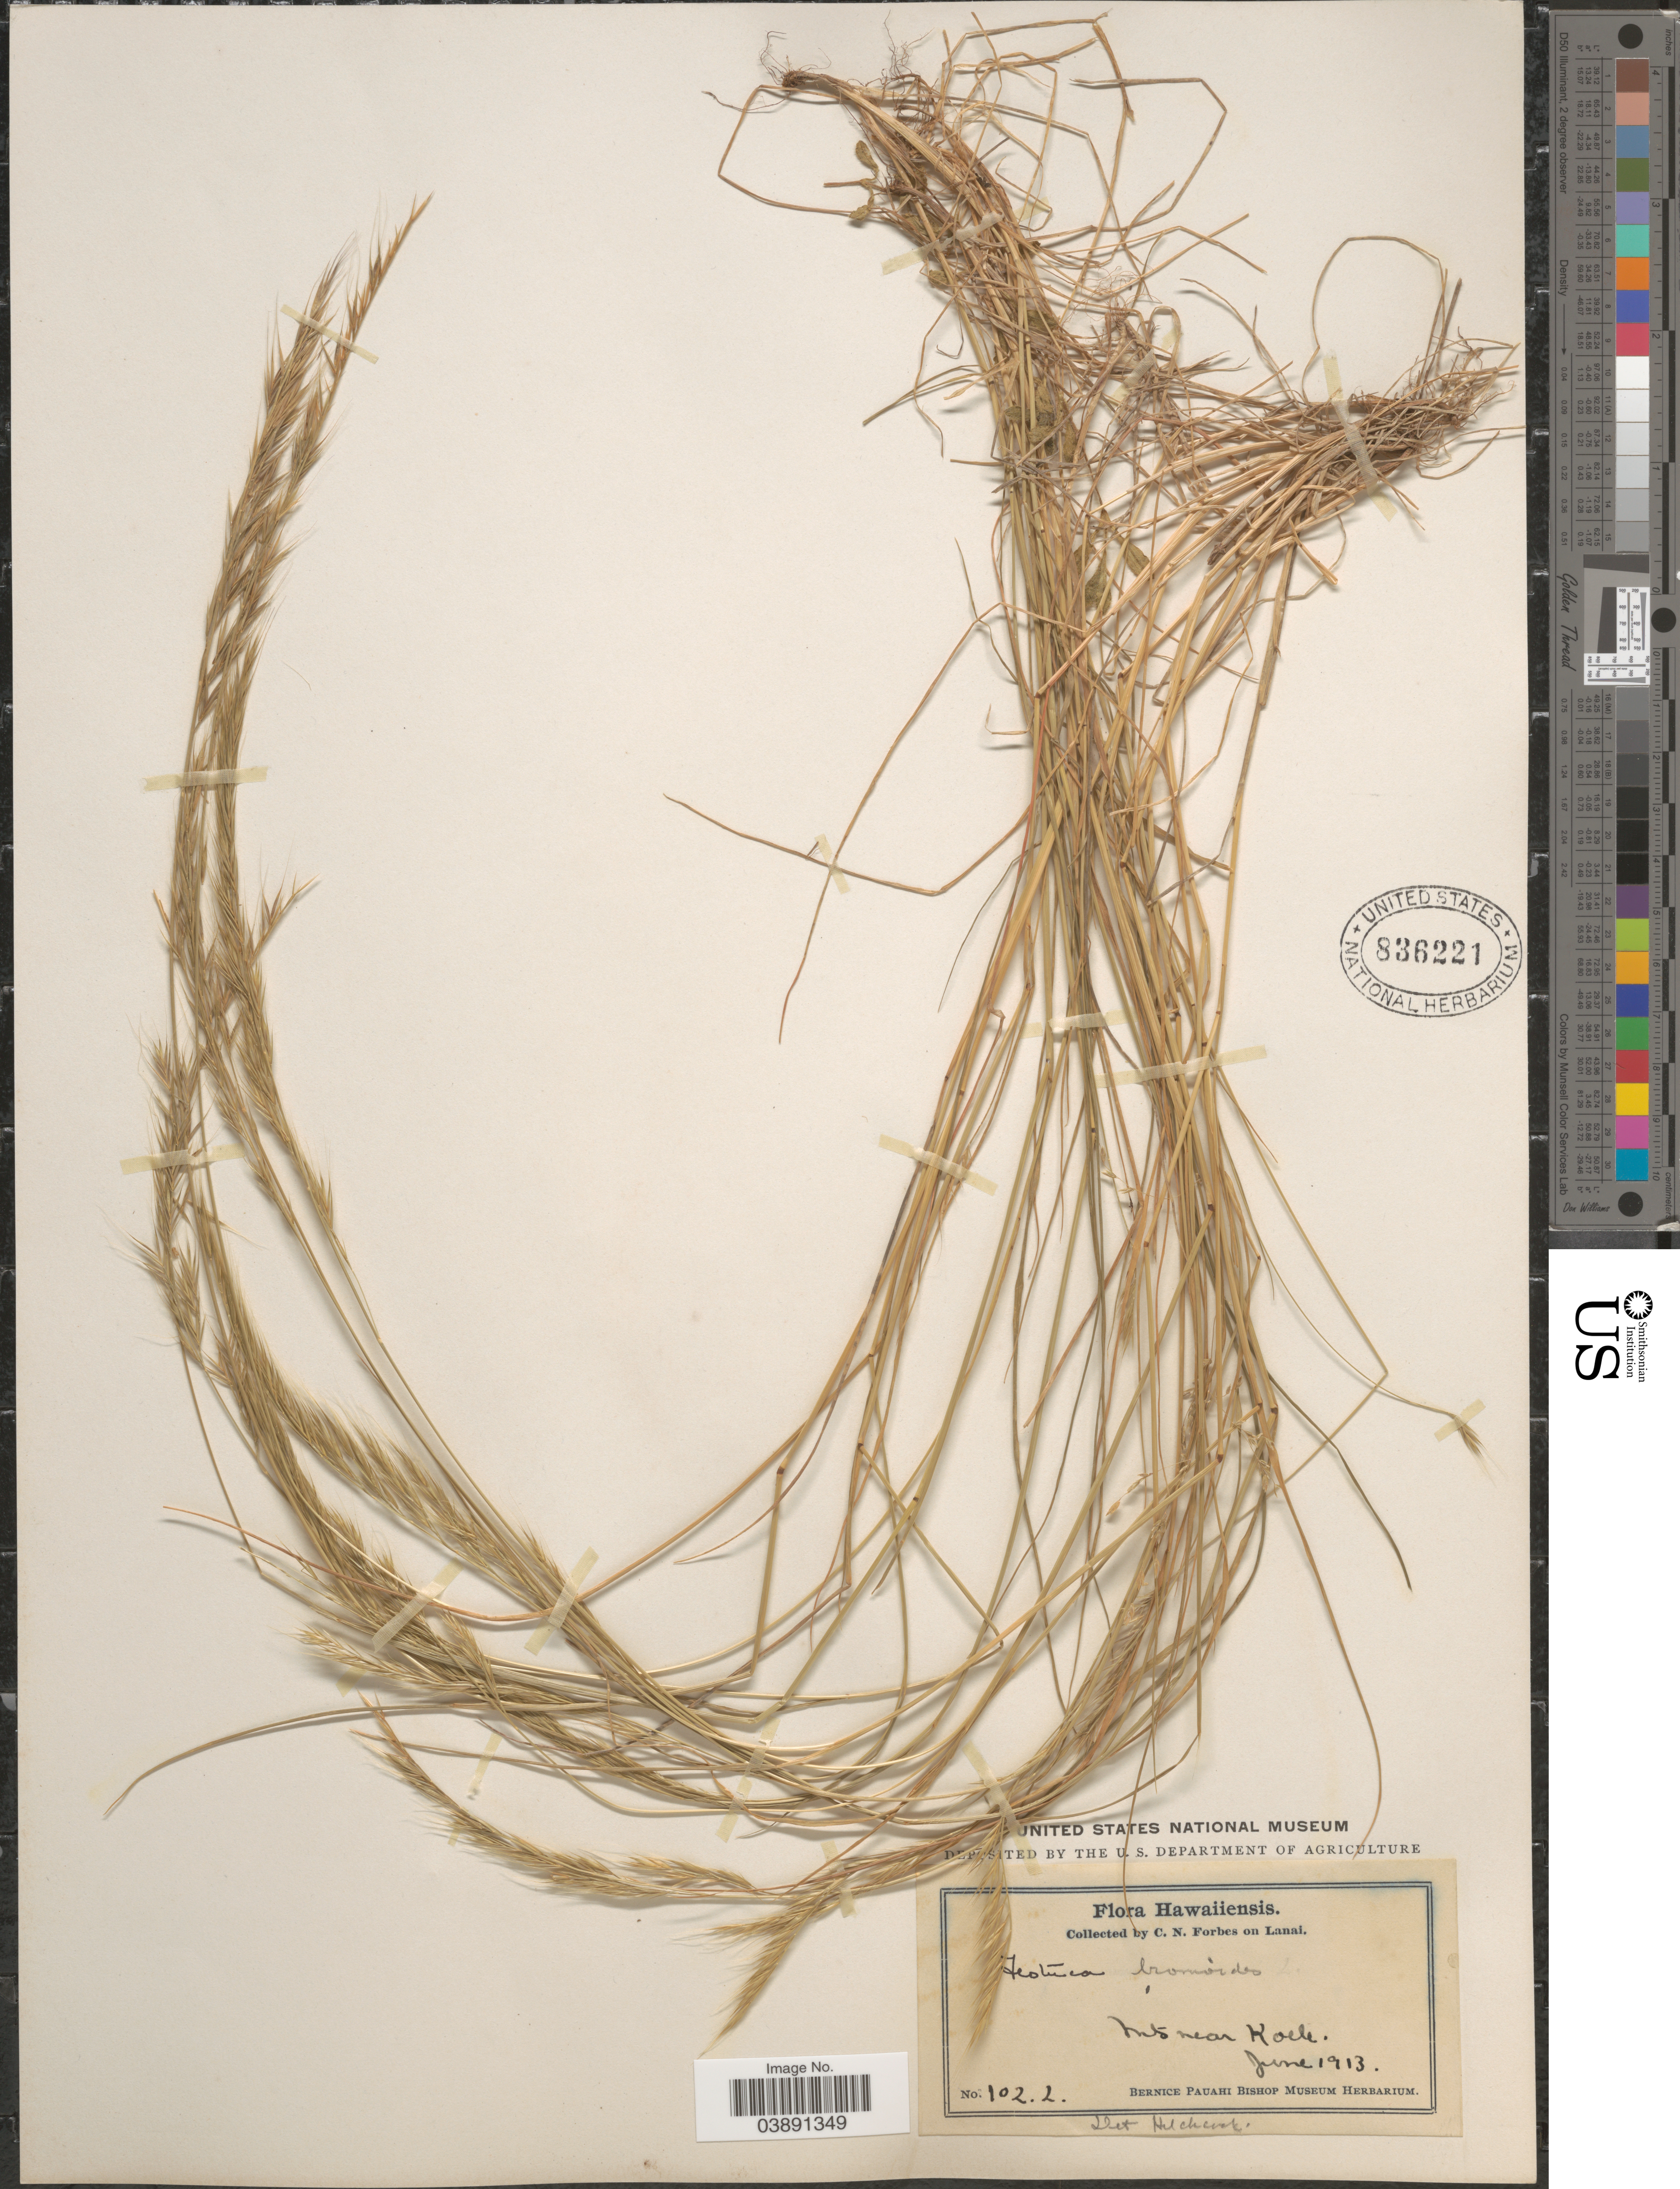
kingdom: Plantae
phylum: Tracheophyta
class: Liliopsida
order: Poales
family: Poaceae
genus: Festuca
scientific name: Festuca bromoides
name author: L.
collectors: C. N. Forbes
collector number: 1022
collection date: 1913-06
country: United States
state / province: Hawaii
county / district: Maui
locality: On Lanai. Mts near Koele.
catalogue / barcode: US 836221